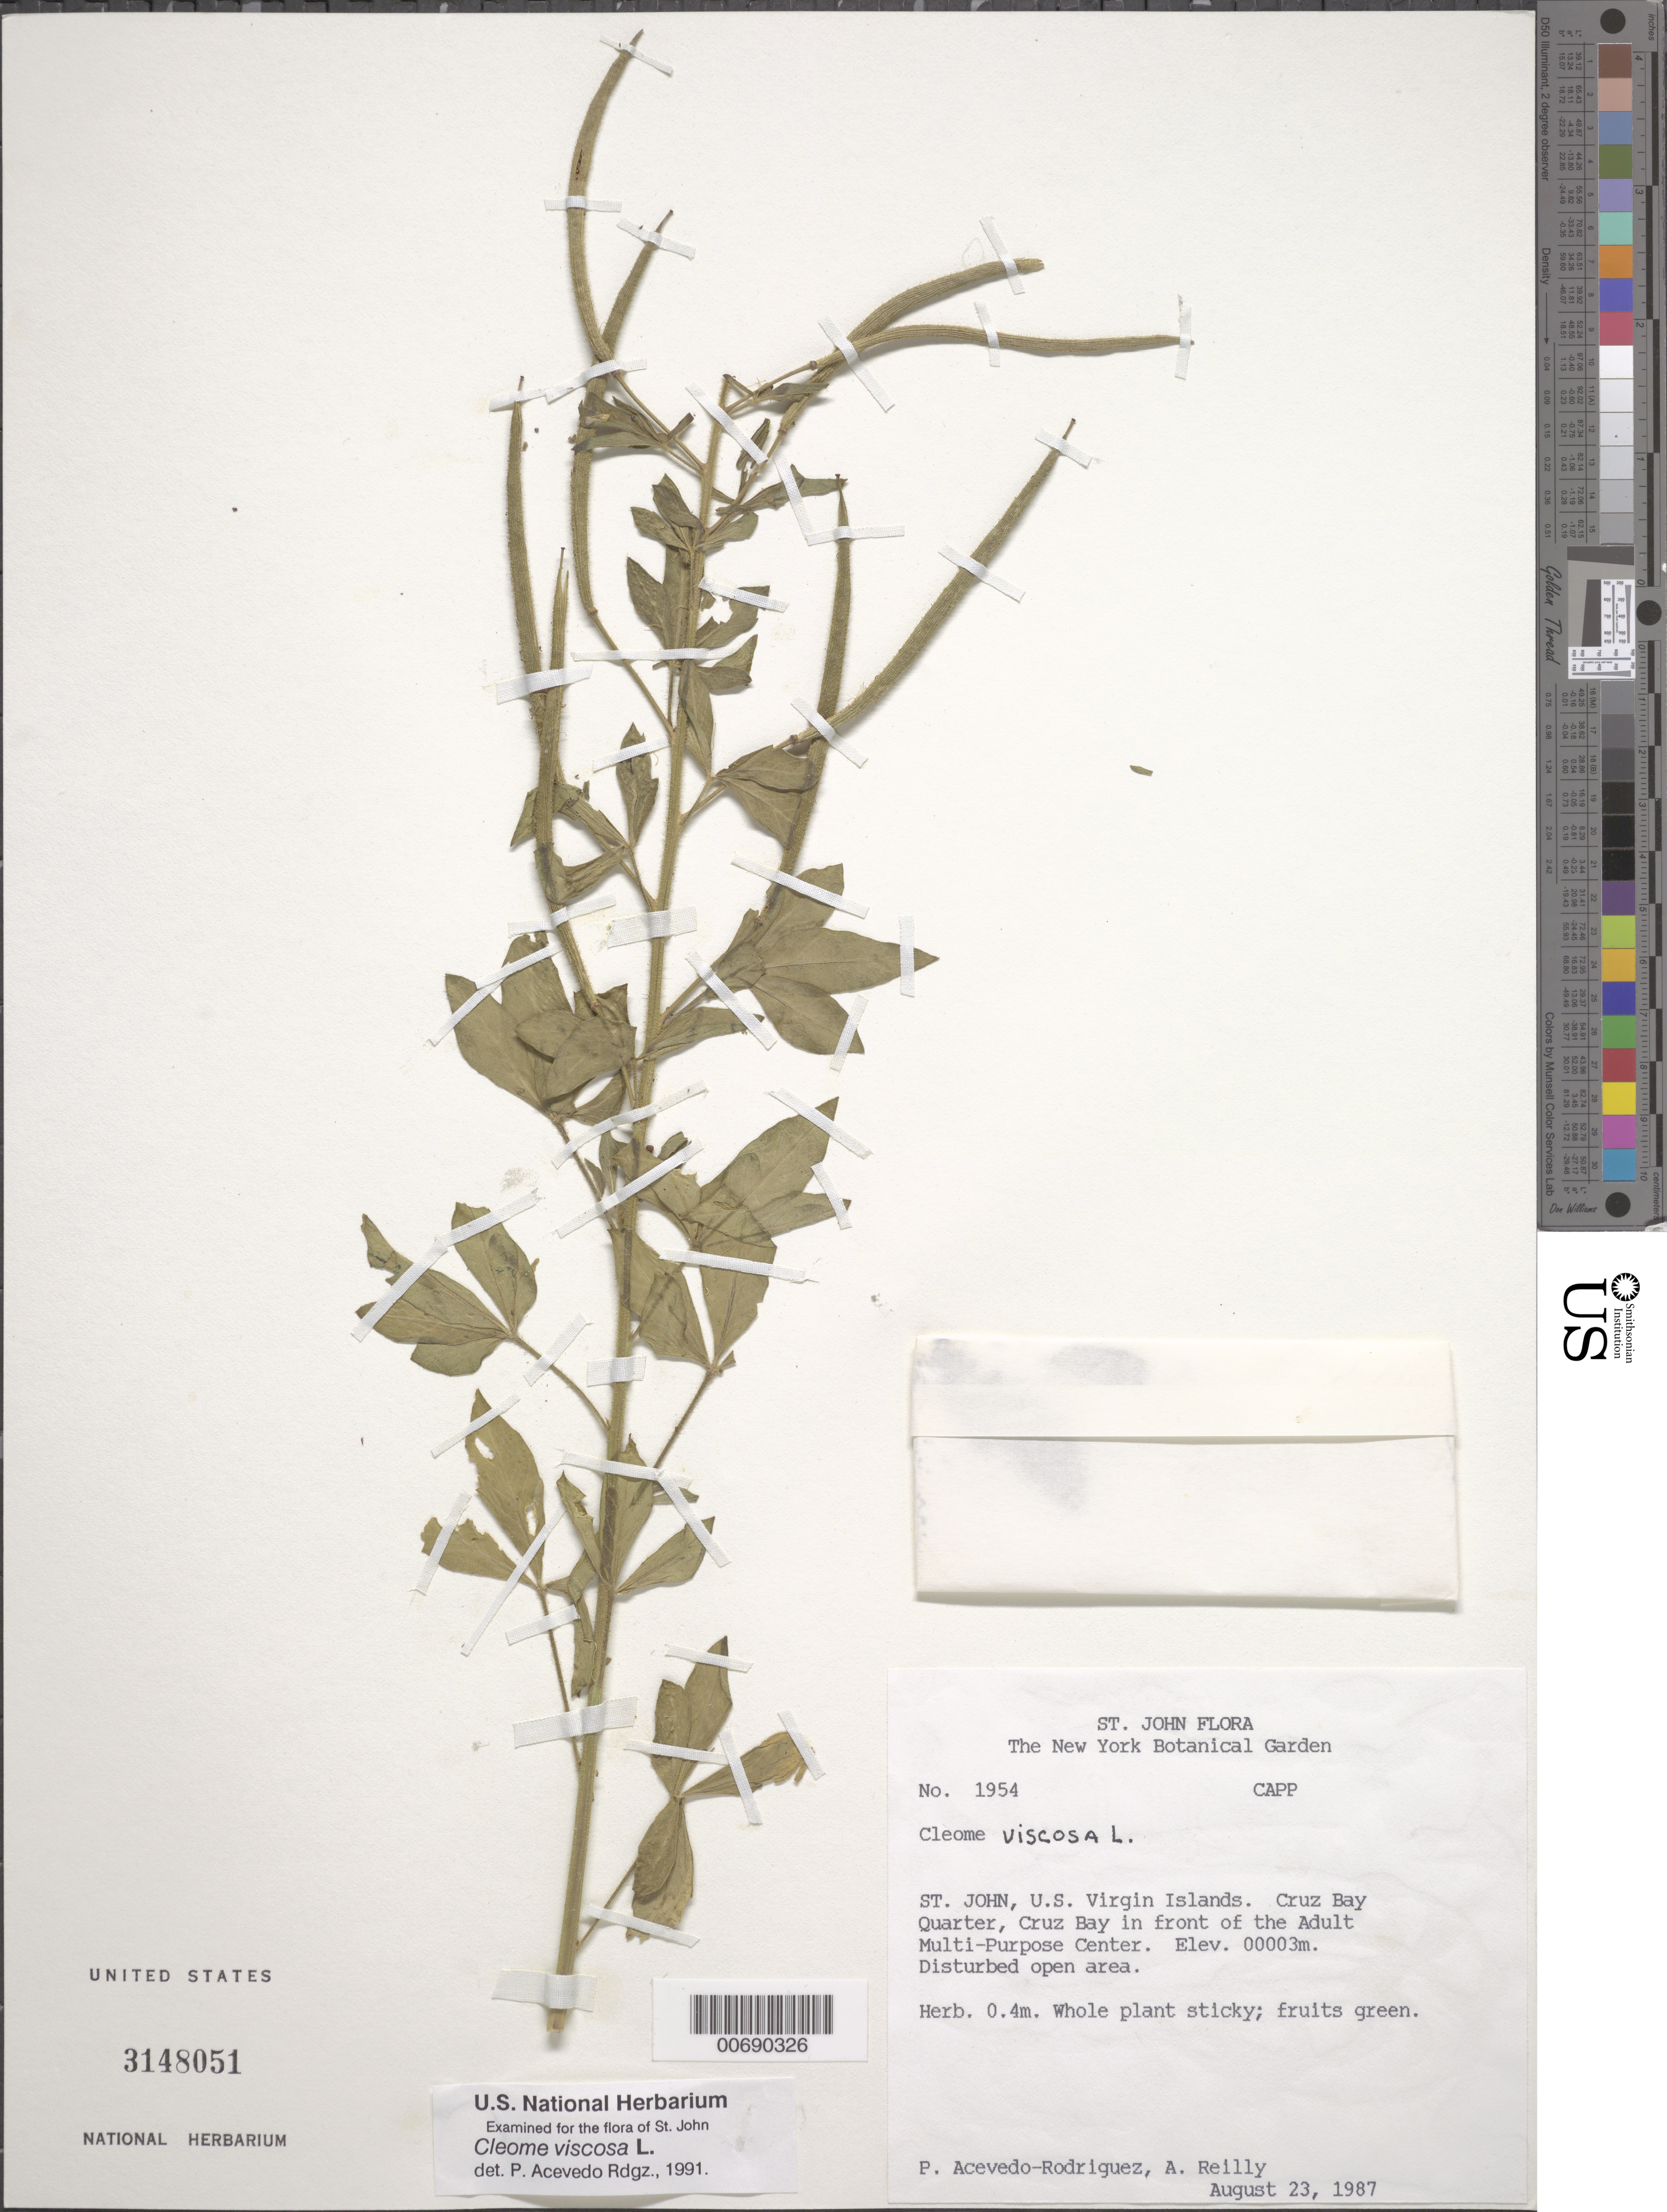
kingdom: Plantae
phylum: Tracheophyta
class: Magnoliopsida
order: Brassicales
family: Cleomaceae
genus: Arivela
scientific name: Arivela viscosa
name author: (L.) Raf.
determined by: Strong, M. T., (US), Smithsonian Institution - National Museum of Natural History (UNITED STATES)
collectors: P. Acevedo-Rodr. & A. Reilly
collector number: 1954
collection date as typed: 23 Aug 1987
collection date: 1987-08-23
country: U.S. Virgin Islands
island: St. John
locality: Cruz Bay Quarter; Cruz Bay in front of the Adult Multi-Purpose Center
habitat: Disturbed open area.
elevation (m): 3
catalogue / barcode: US 3148051